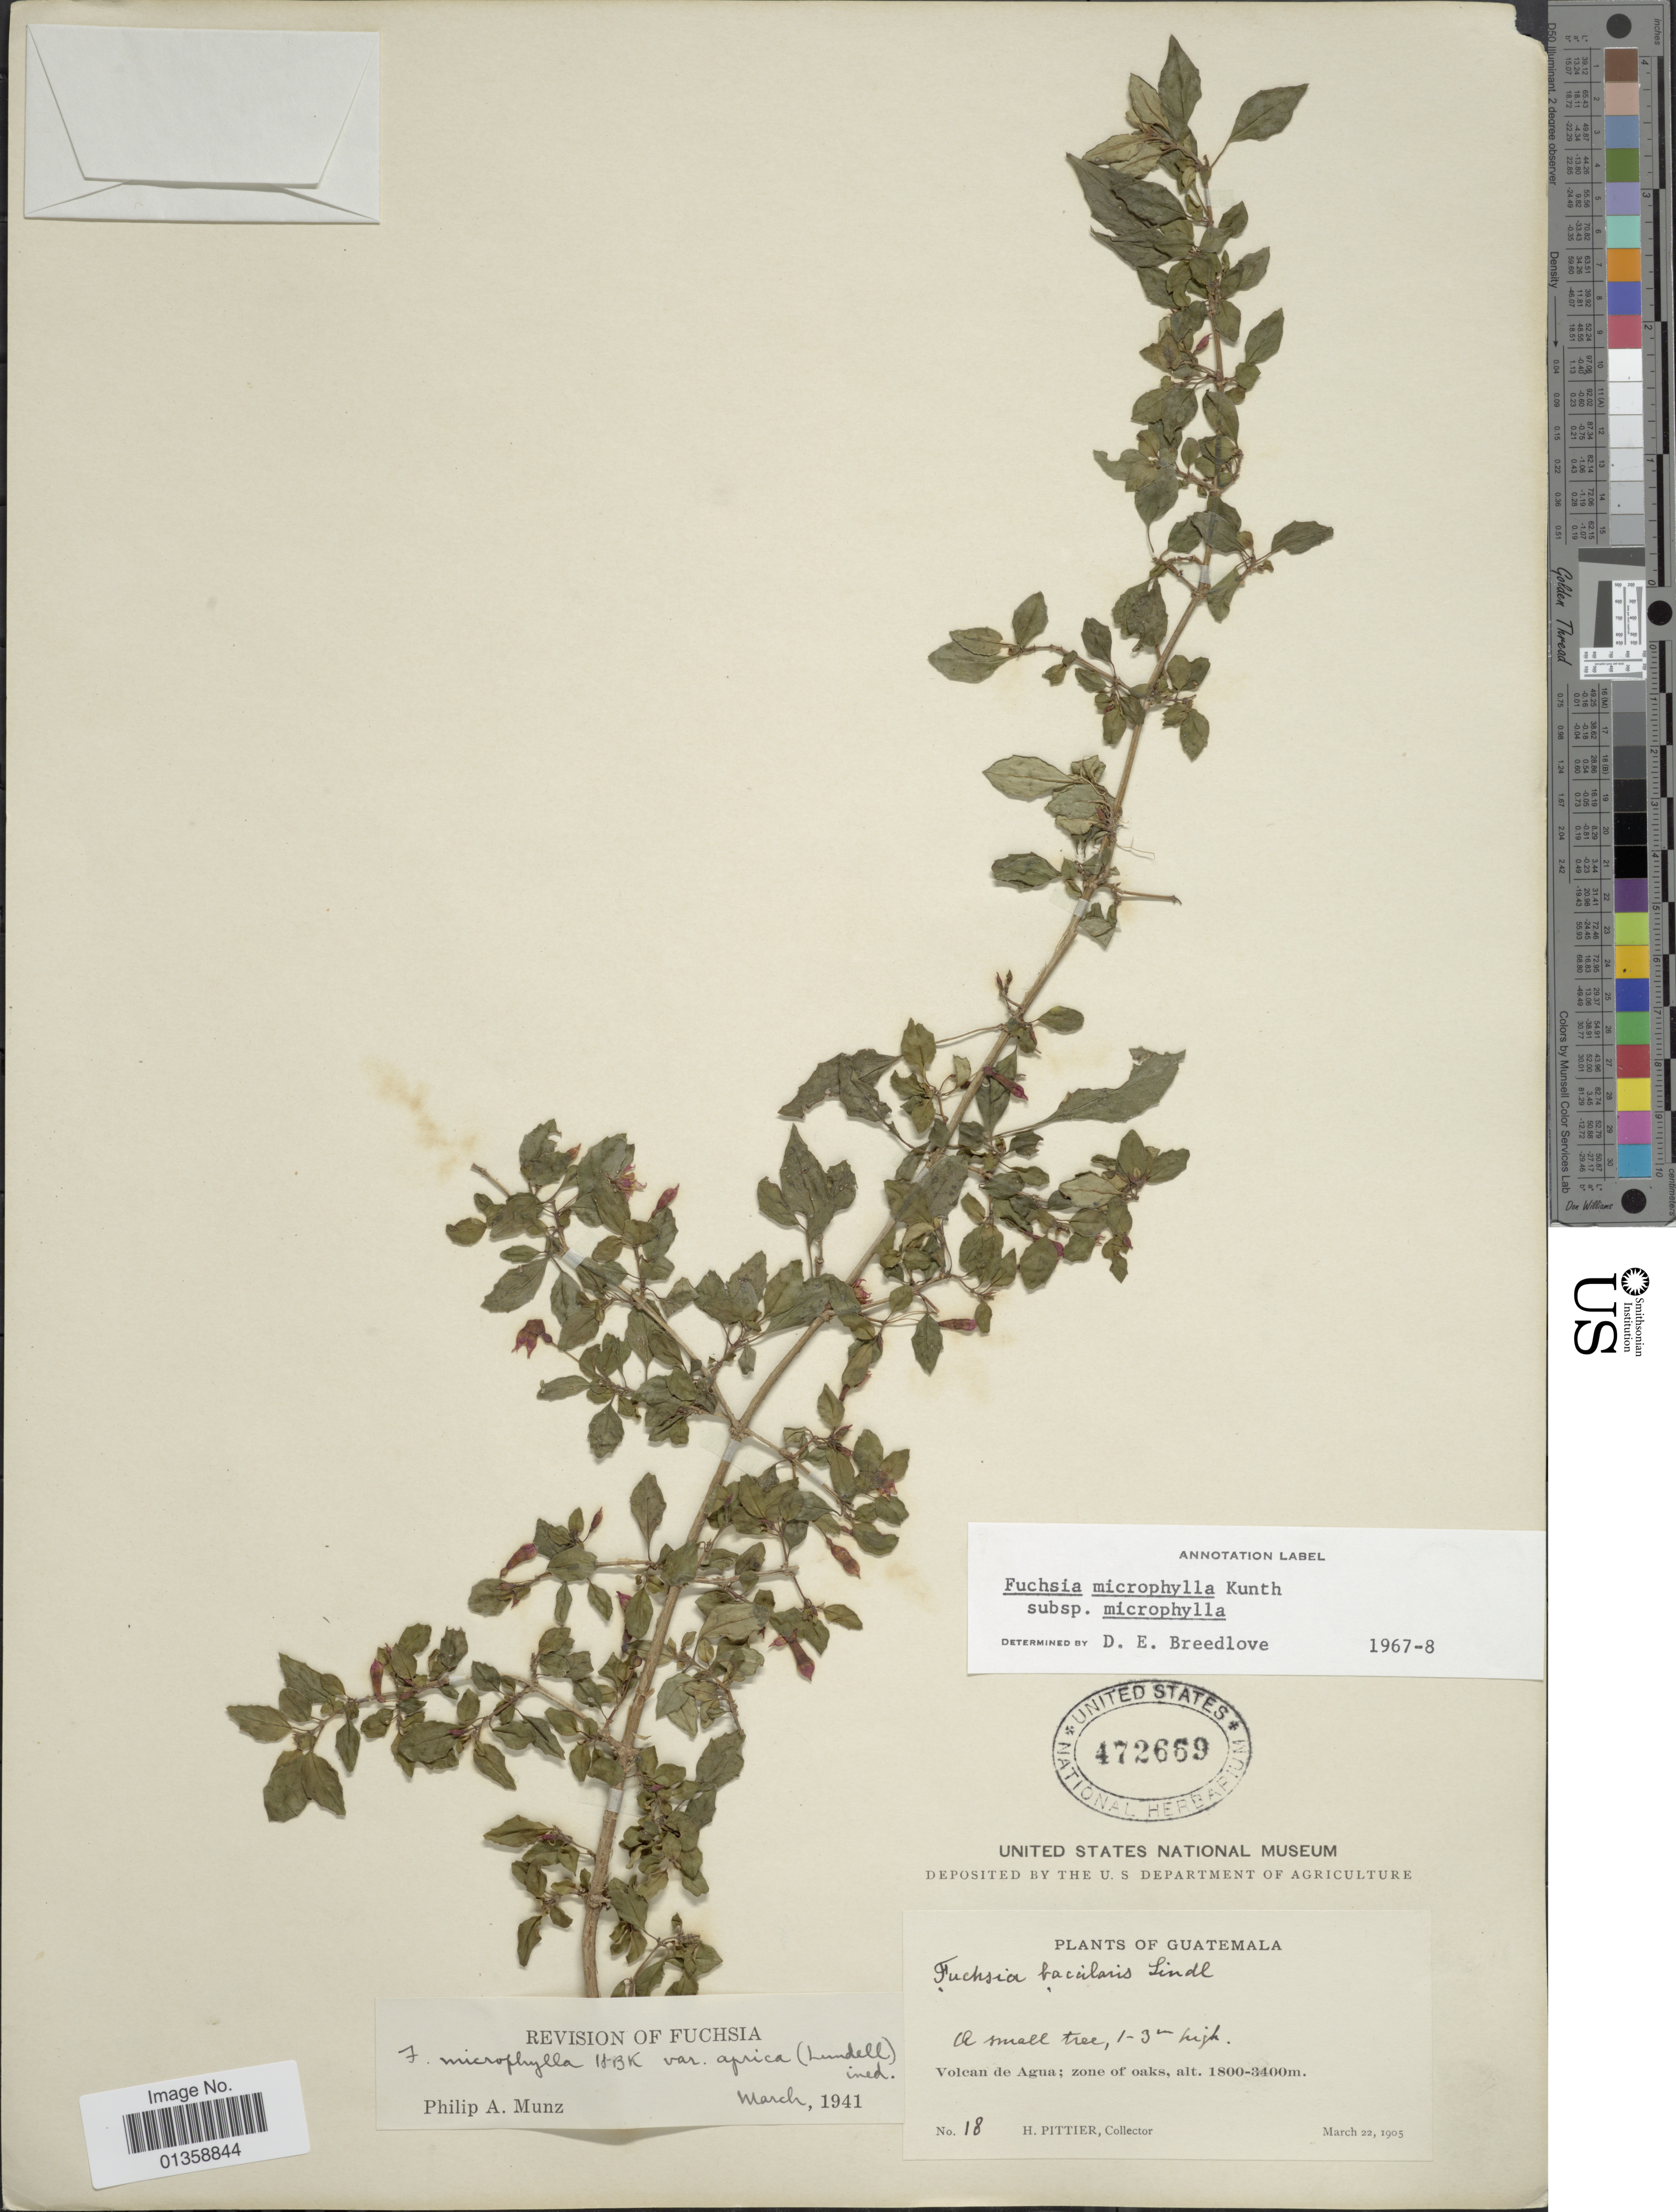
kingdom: Plantae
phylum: Tracheophyta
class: Magnoliopsida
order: Myrtales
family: Onagraceae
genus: Fuchsia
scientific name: Fuchsia microphylla subsp. microphylla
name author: Kunth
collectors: H. F. Pittier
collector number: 18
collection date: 1905-03-22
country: Guatemala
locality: Volcan de Agua; zone of oaks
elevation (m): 1800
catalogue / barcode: US 472669